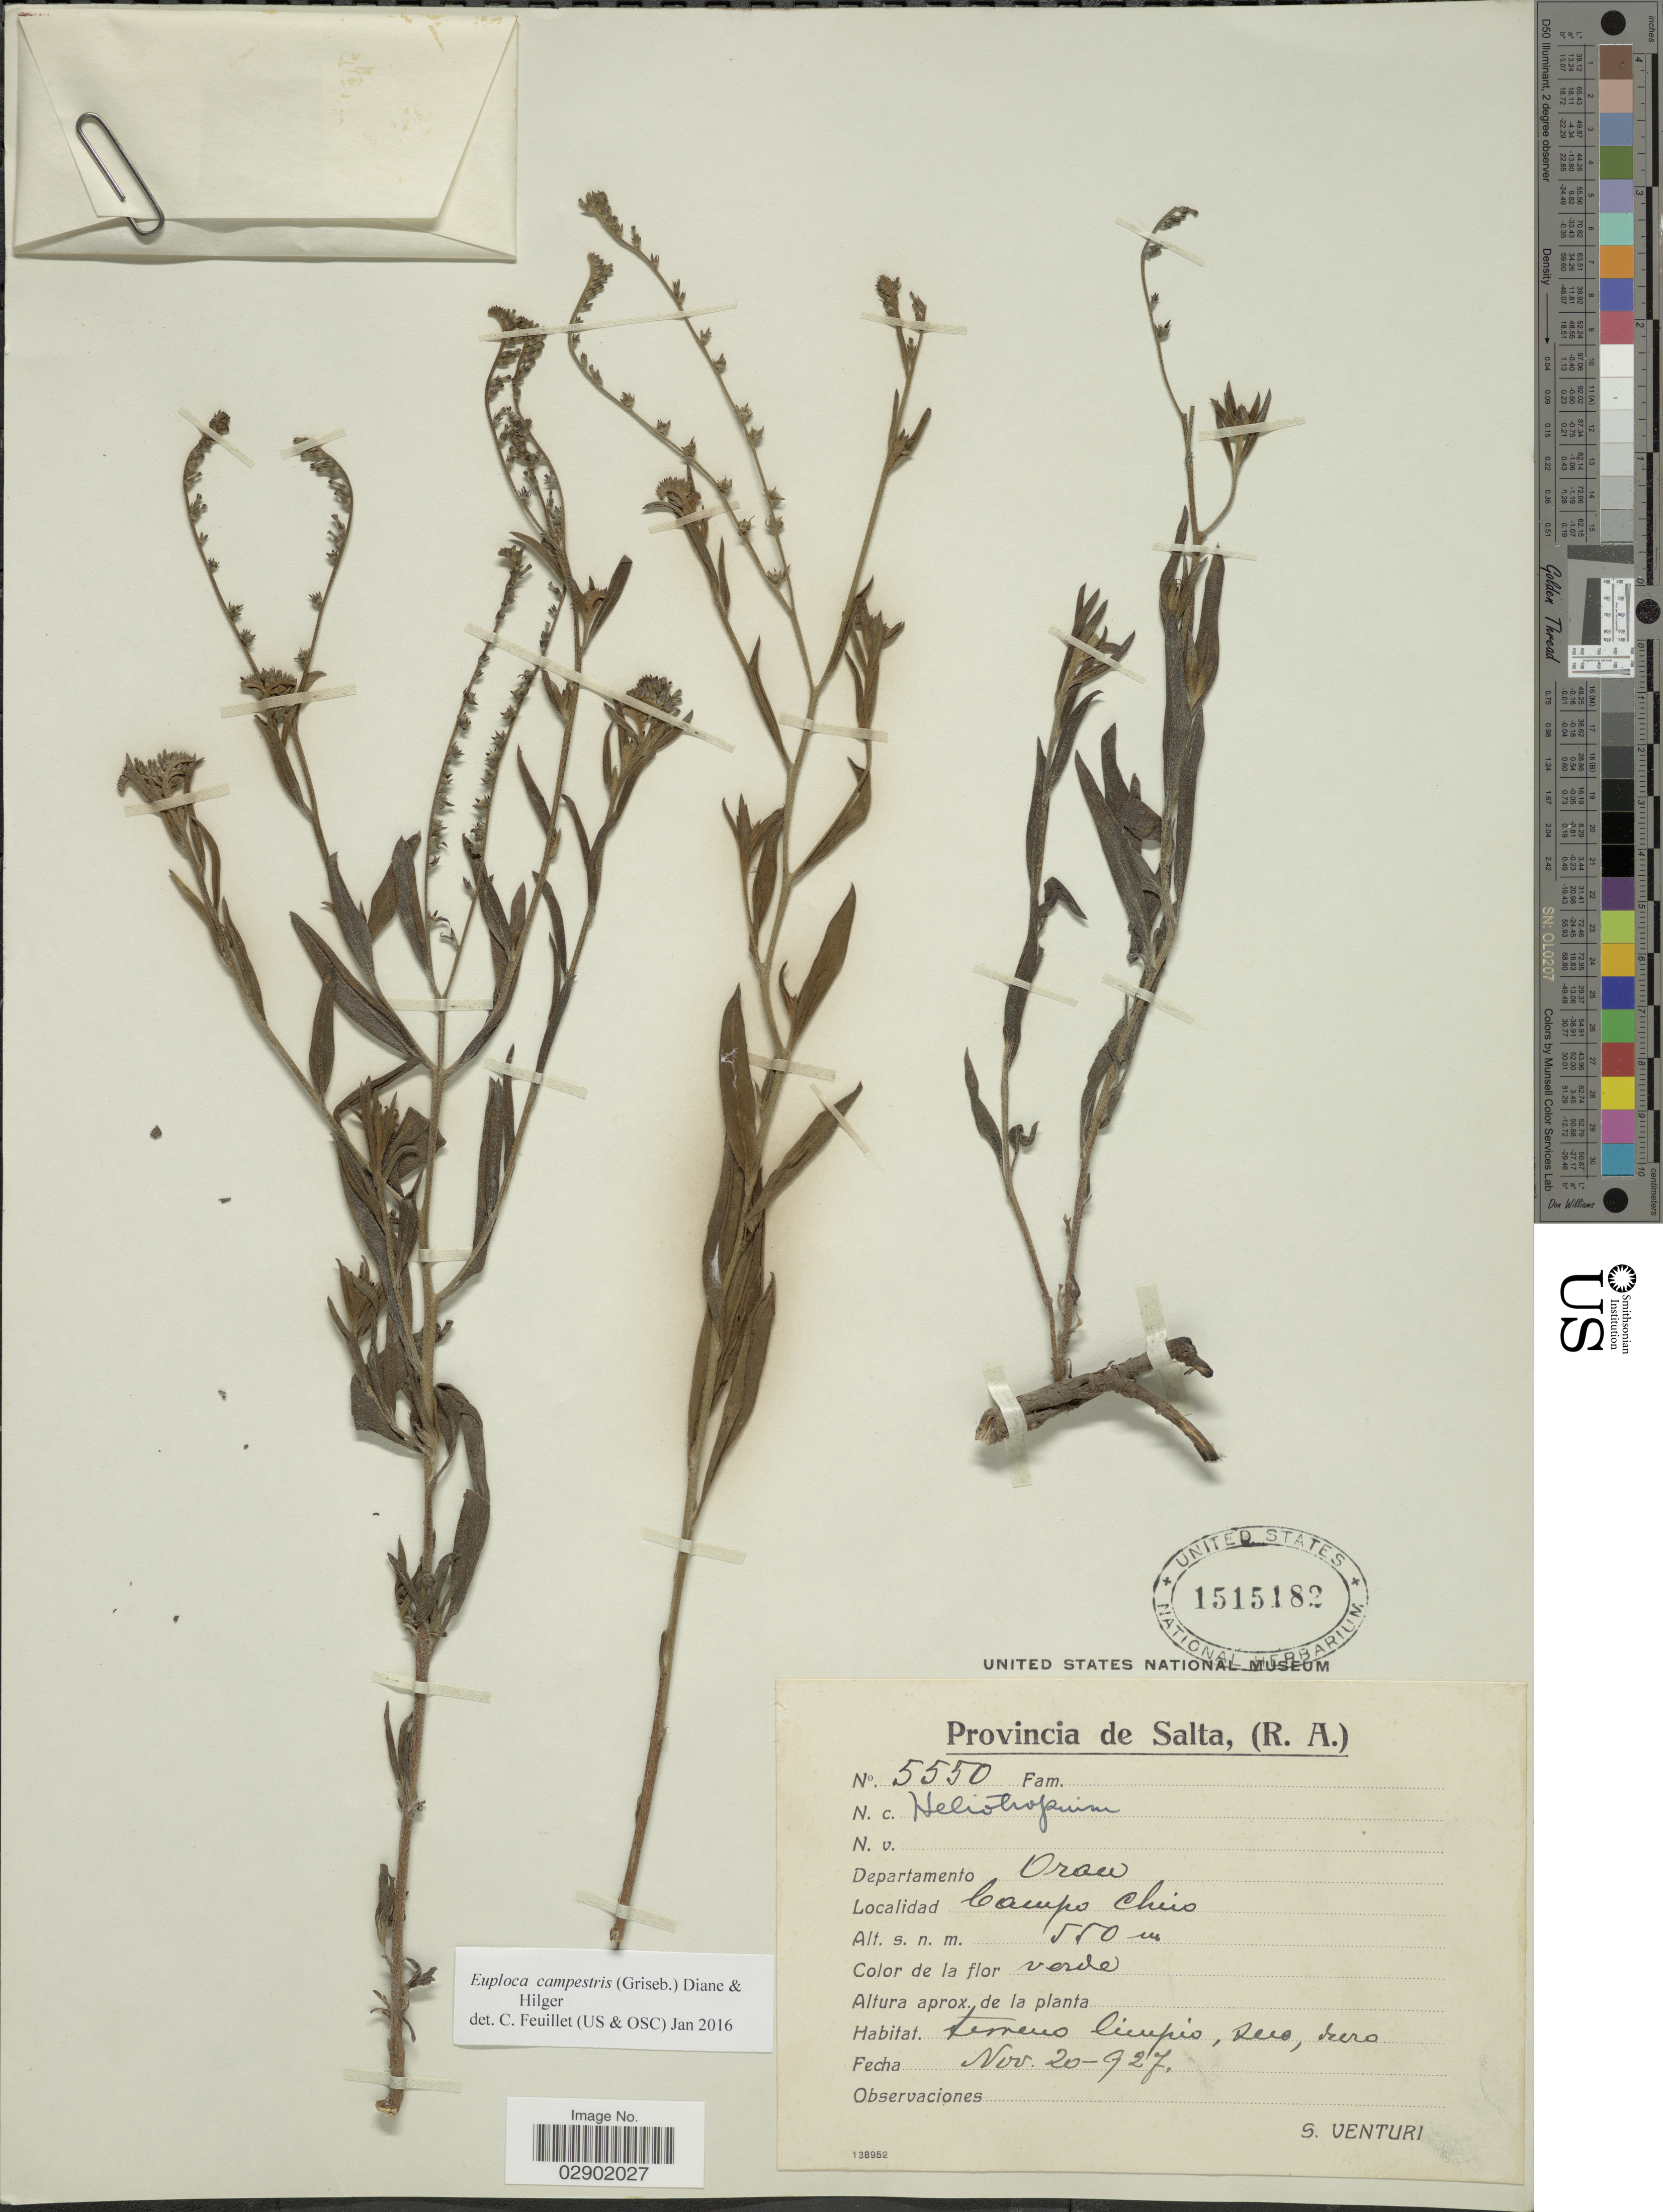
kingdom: Plantae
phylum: Tracheophyta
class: Magnoliopsida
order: Boraginales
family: Heliotropiaceae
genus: Euploca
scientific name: Euploca campestris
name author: (Griseb.) Diane & Hilger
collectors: S. Venturi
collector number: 5550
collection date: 1927-11-20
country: Argentina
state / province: Salta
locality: (R.A.). Departamento Oran. Campo Chico.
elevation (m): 550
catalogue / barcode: US 1515182